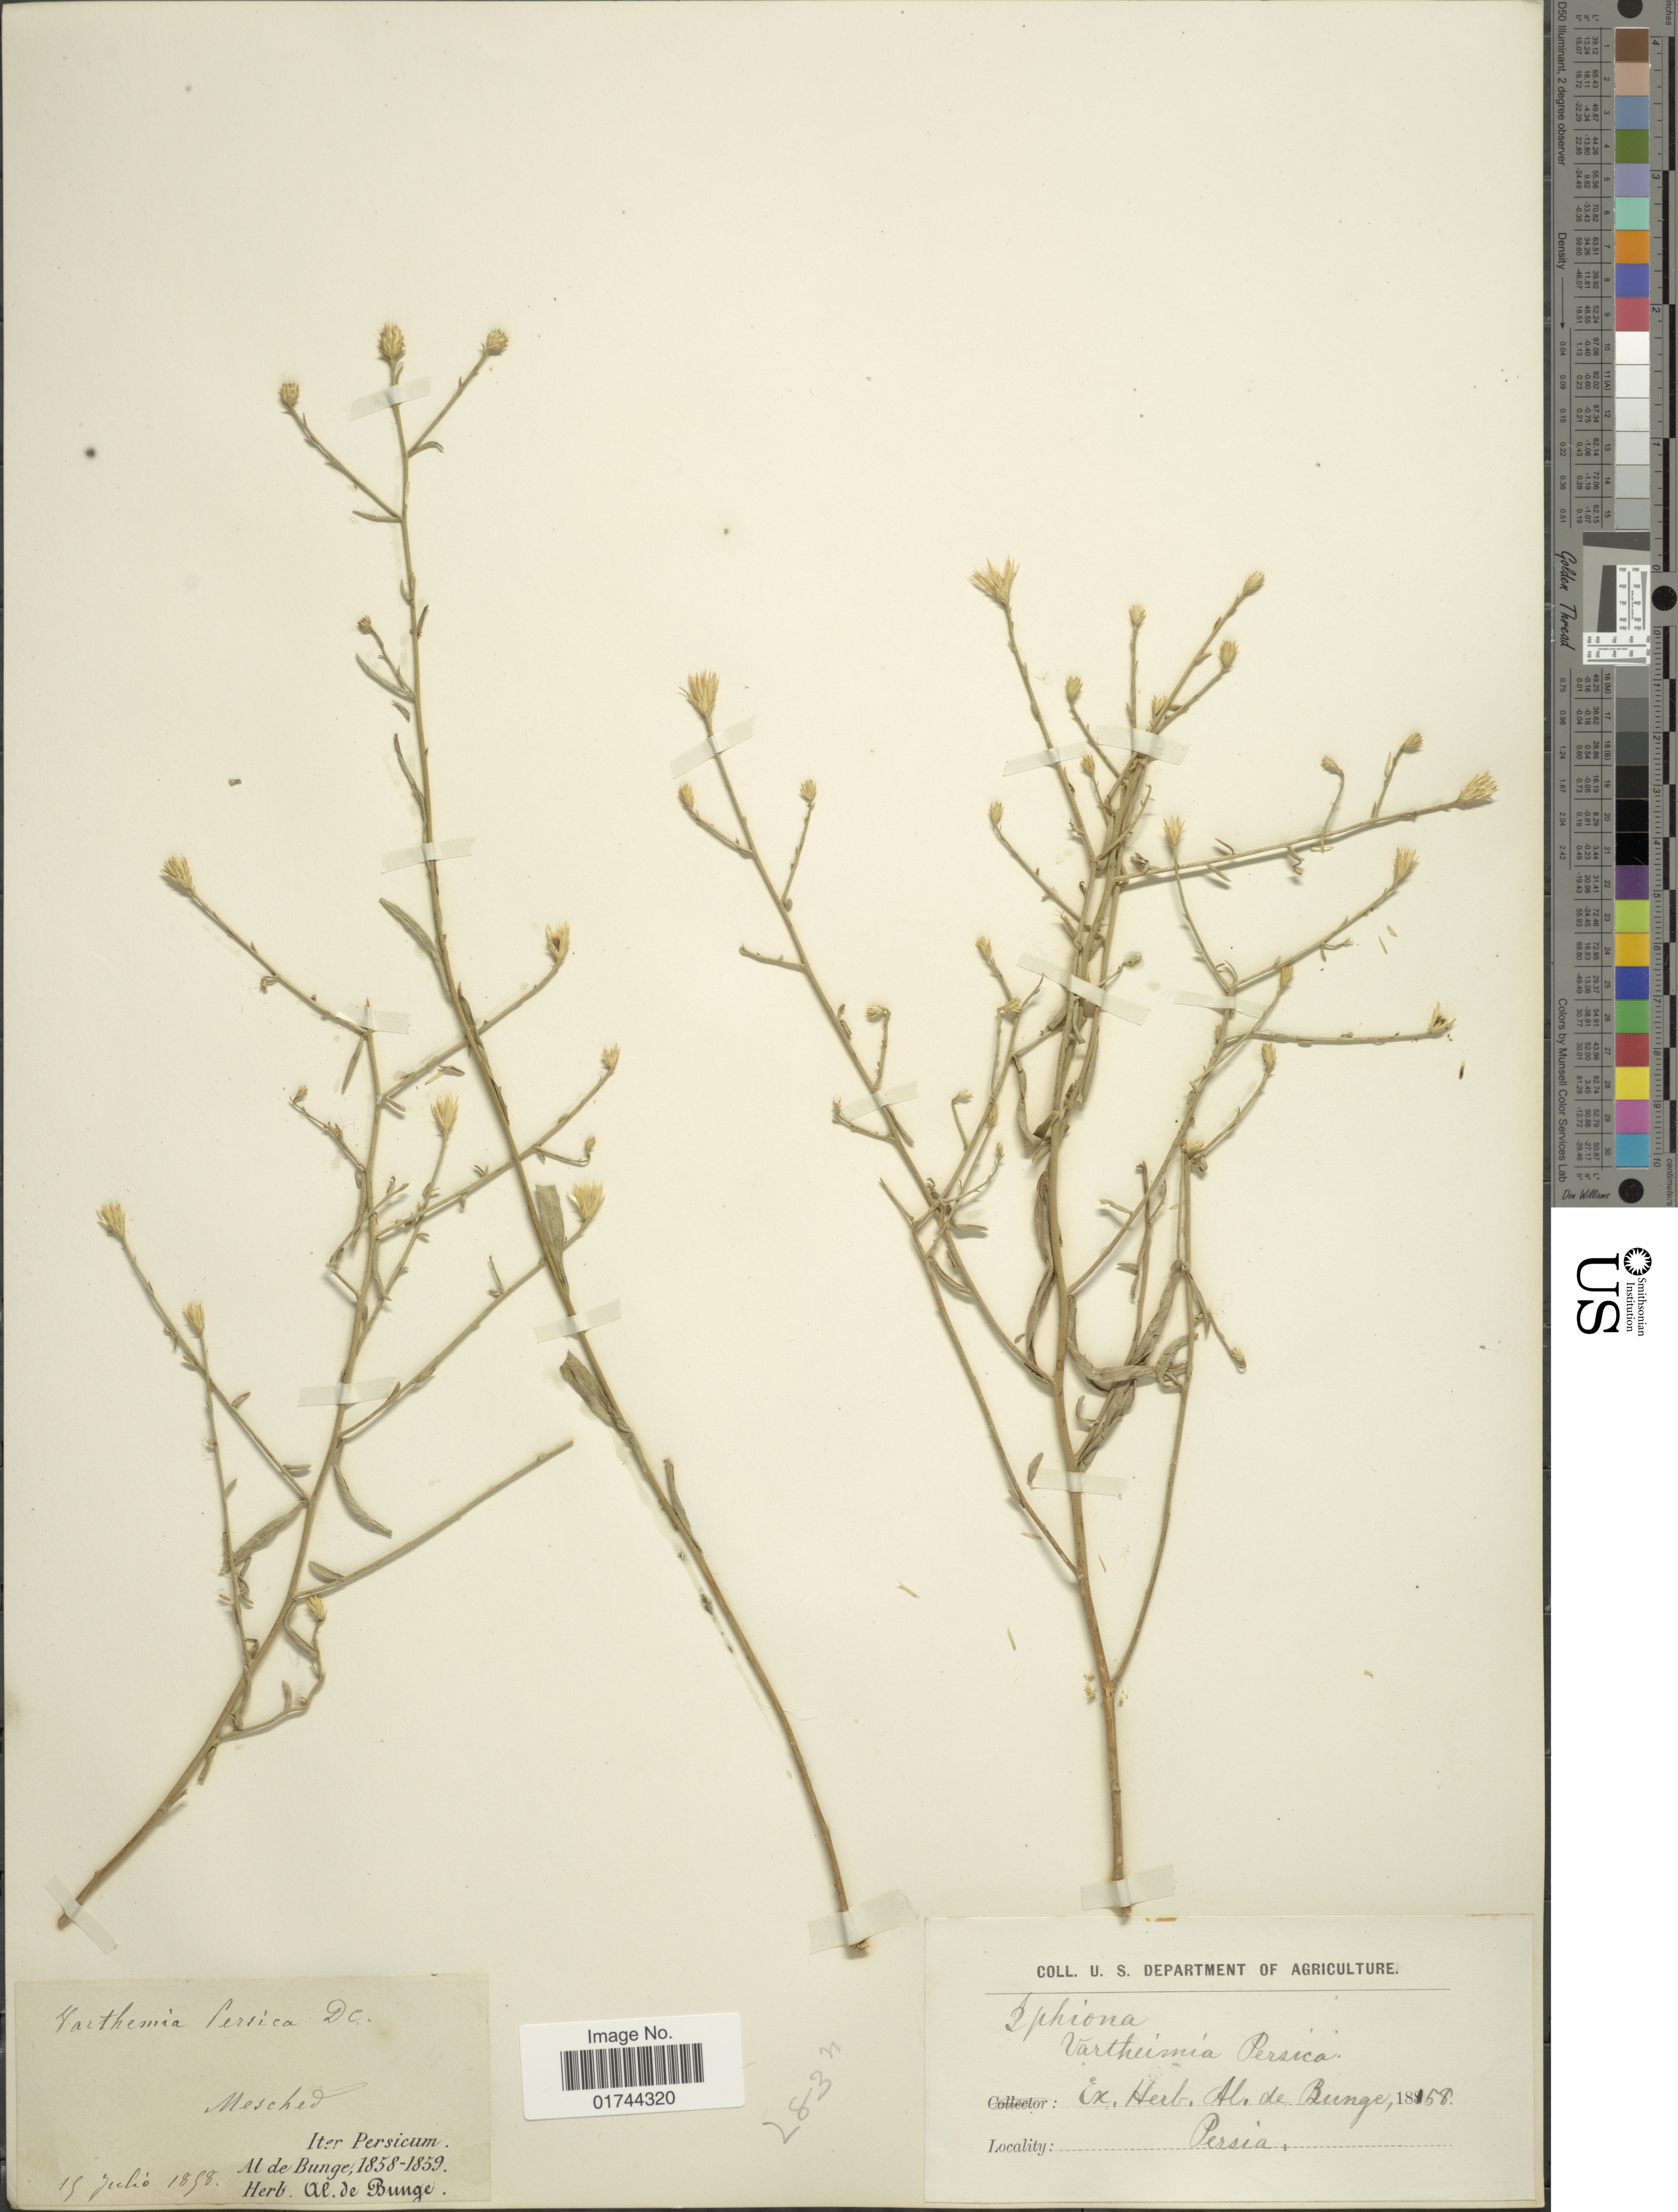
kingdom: Plantae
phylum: Tracheophyta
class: Magnoliopsida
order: Asterales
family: Asteraceae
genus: Iphiona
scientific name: Iphiona scabra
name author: DC.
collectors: ex herb. Bunge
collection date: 1858-07-15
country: Iran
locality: Persia